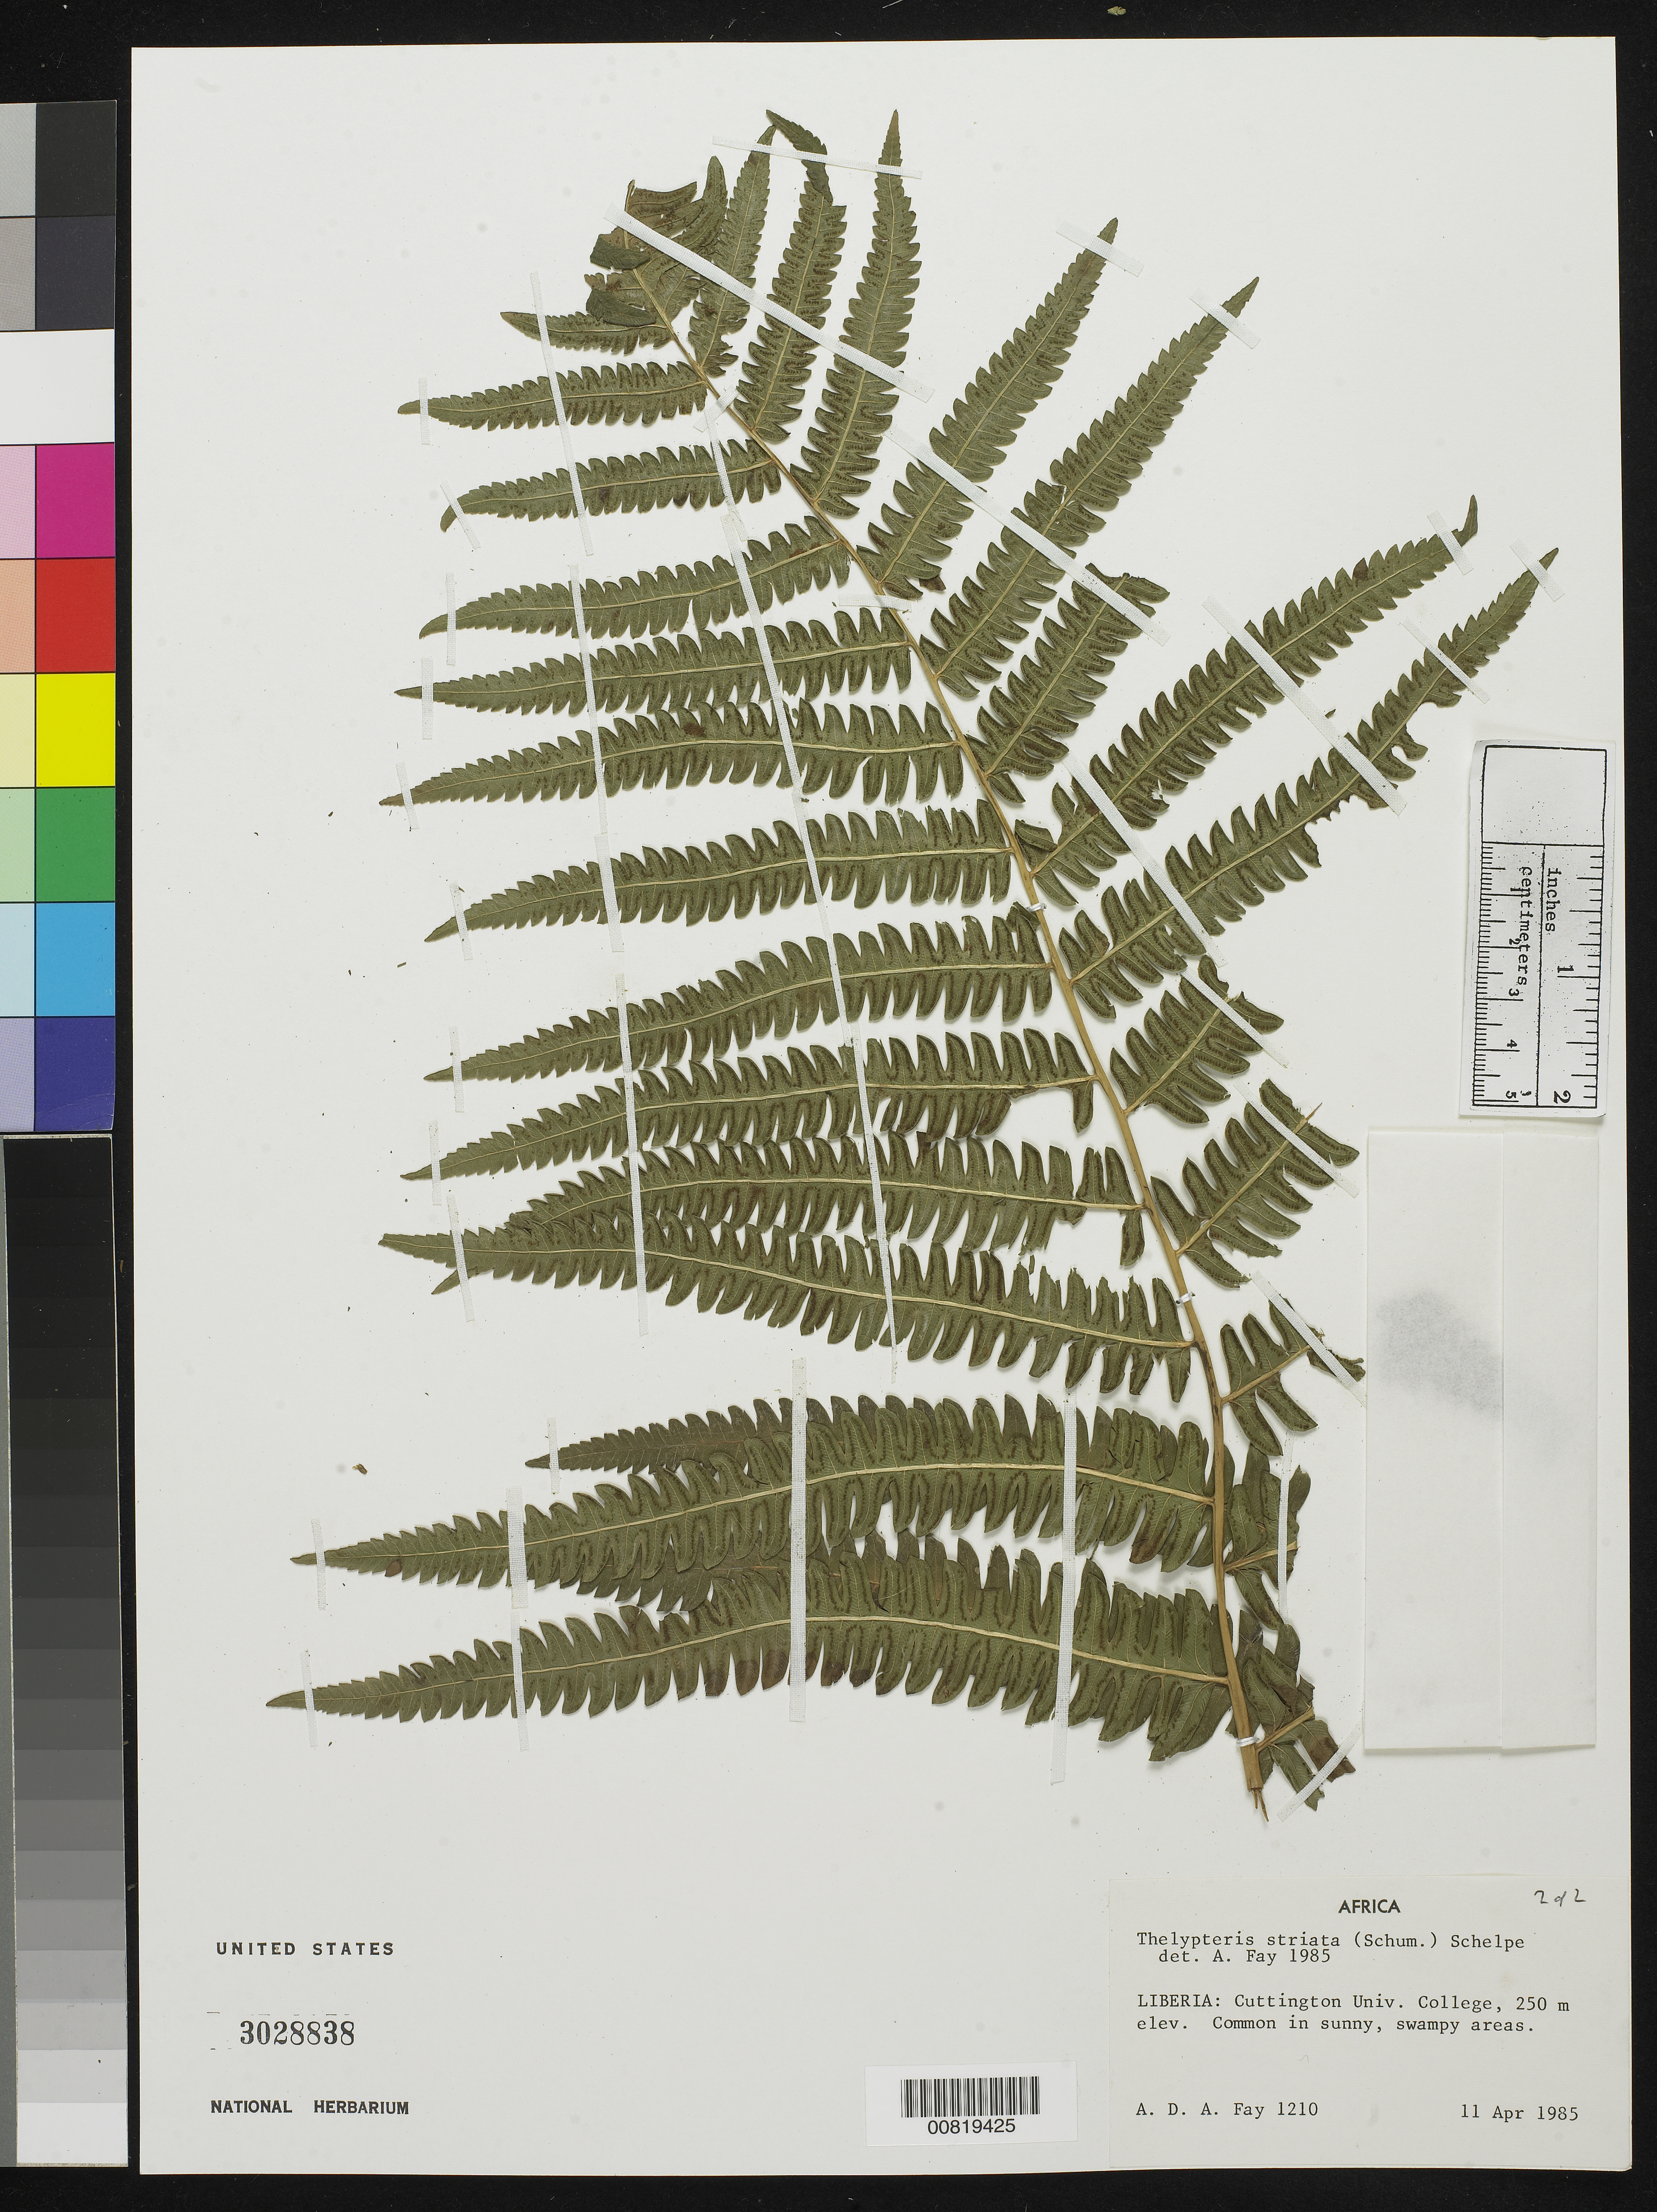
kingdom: Plantae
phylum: Tracheophyta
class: Polypodiopsida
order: Polypodiales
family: Thelypteridaceae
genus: Cyclosorus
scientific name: Cyclosorus interruptus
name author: (Willd.) H. Itô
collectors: A. Fay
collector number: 1210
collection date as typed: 11 Apr 1985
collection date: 1985-04-11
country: Liberia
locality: Cuttington Univ. College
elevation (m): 250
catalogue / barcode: US 3028838